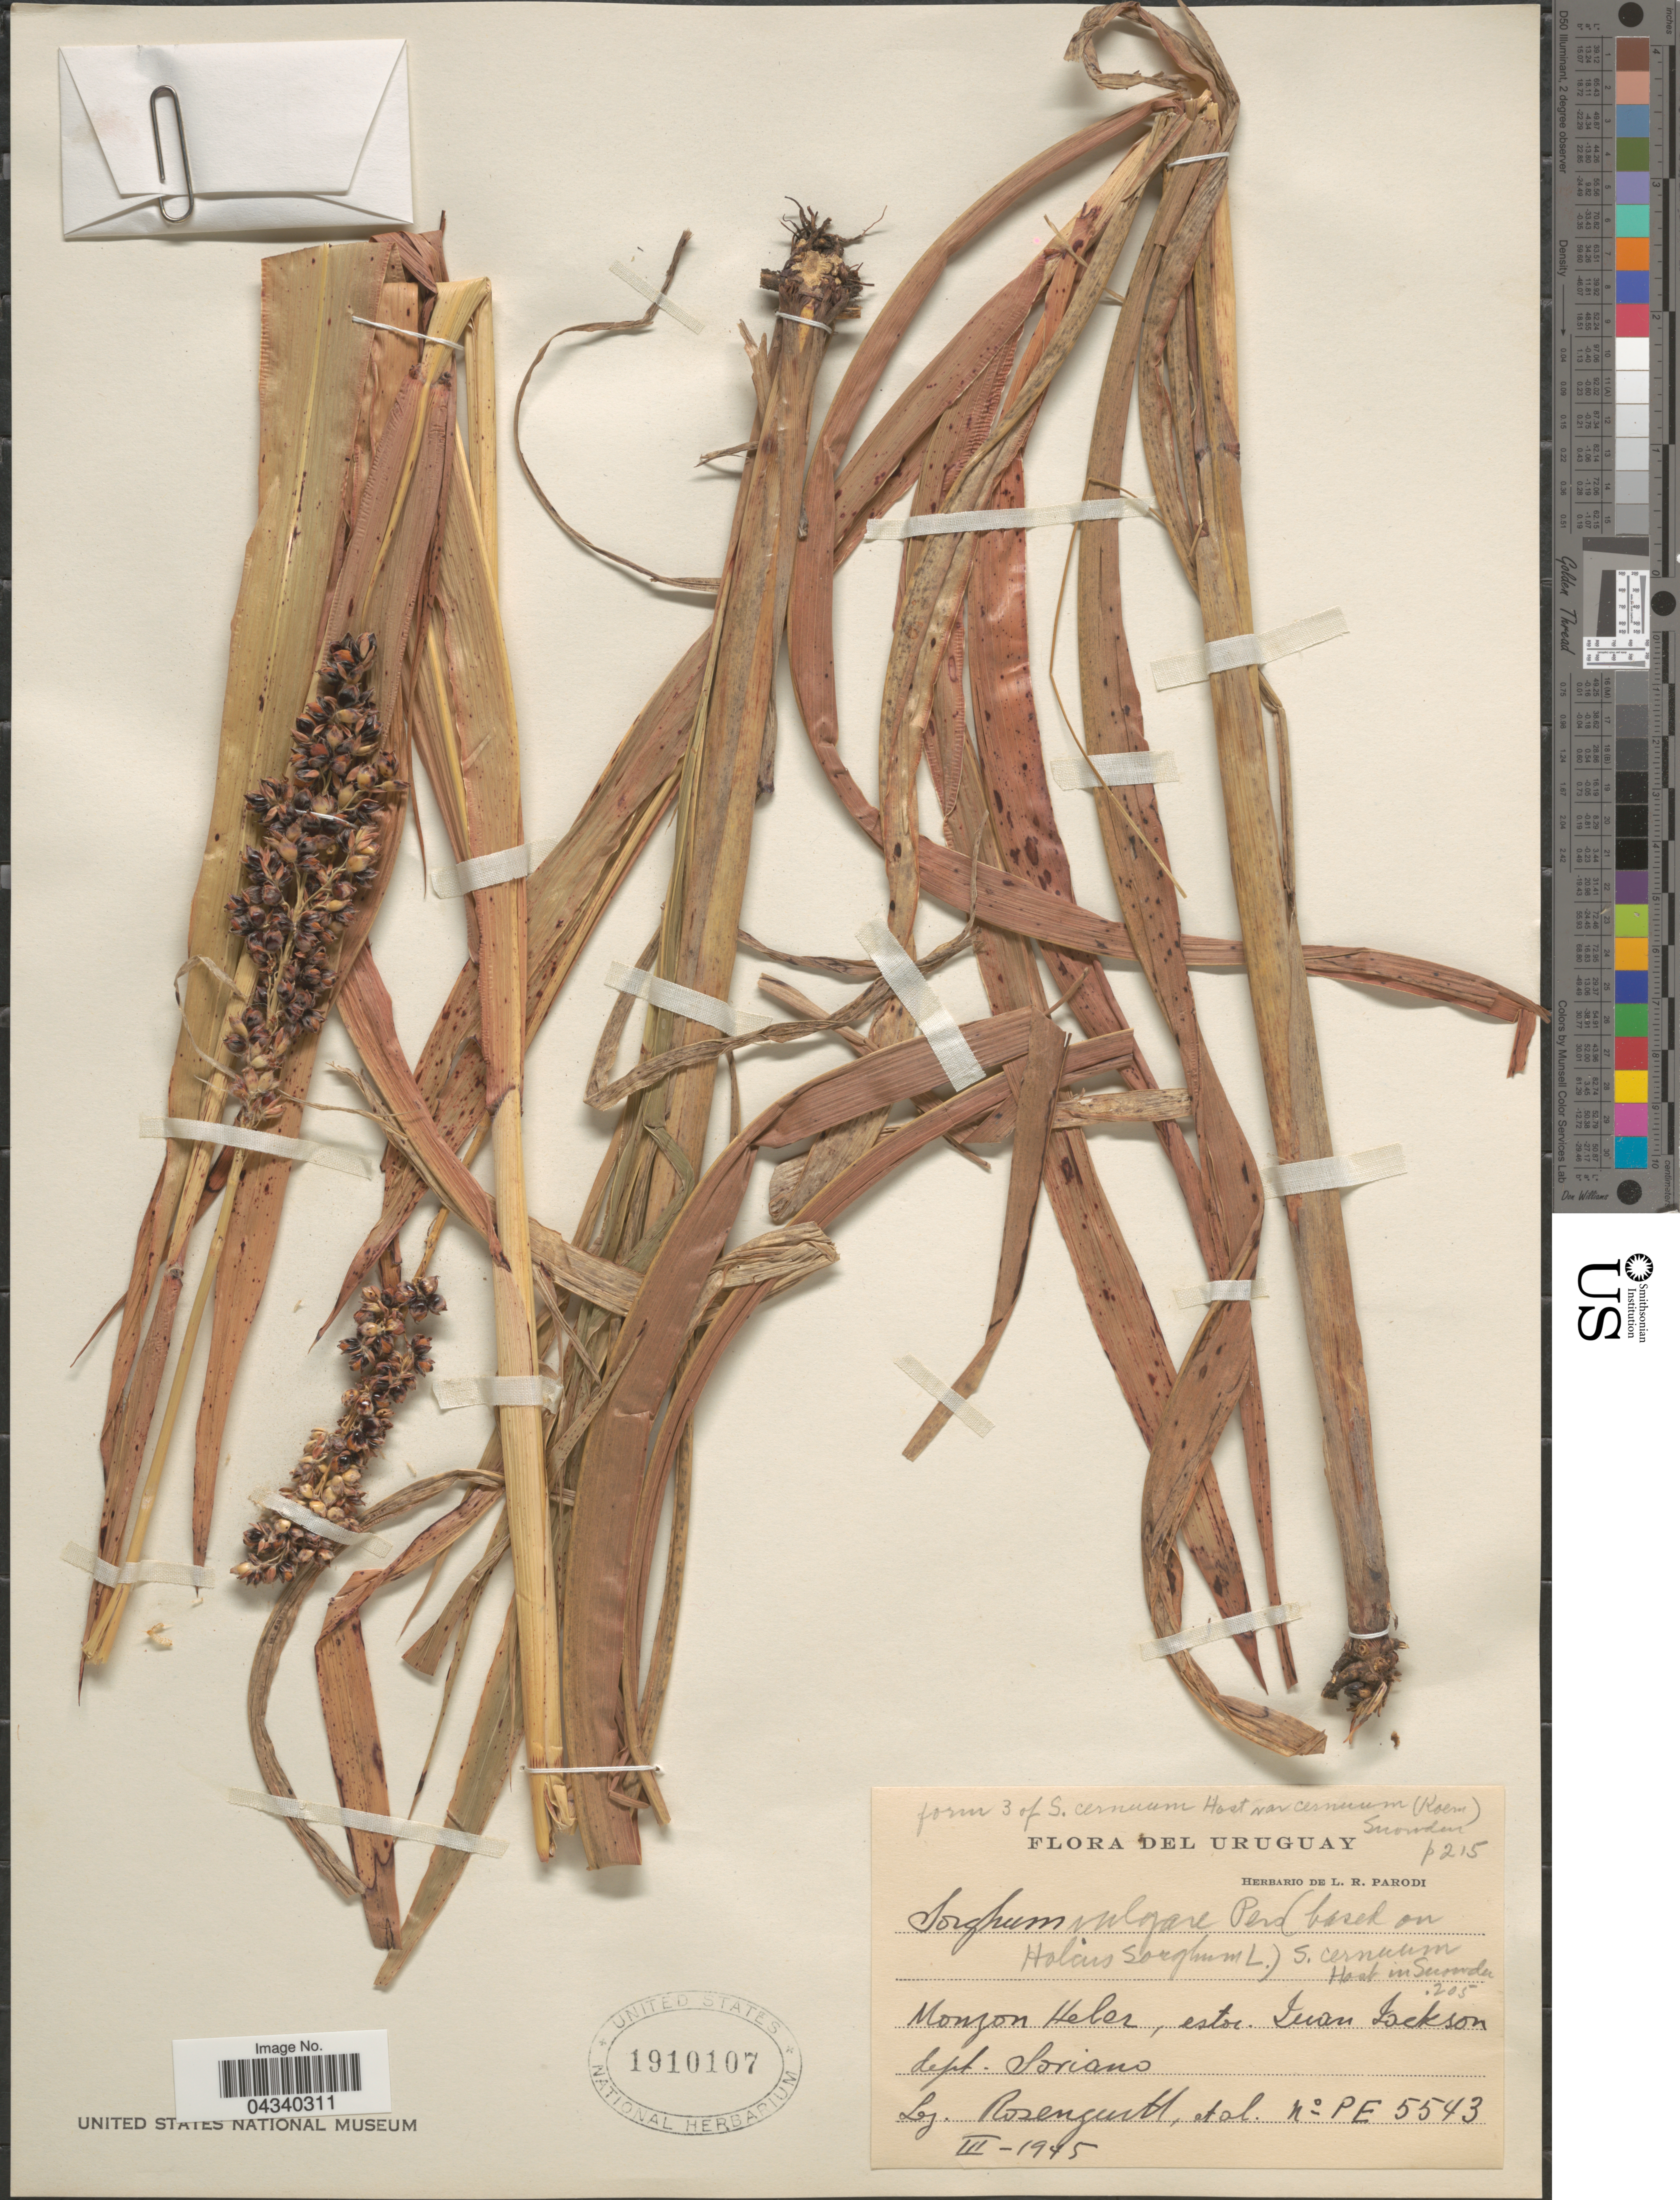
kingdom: Plantae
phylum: Tracheophyta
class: Liliopsida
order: Poales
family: Poaceae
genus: Sorghum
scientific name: Sorghum bicolor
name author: (L.) Moench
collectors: Rosengurtt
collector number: PE5543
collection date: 1945-03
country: Uruguay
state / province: Soriano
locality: Monzon Heber, est. Juan Jackson. dept. Soriano.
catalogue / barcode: US 1910107